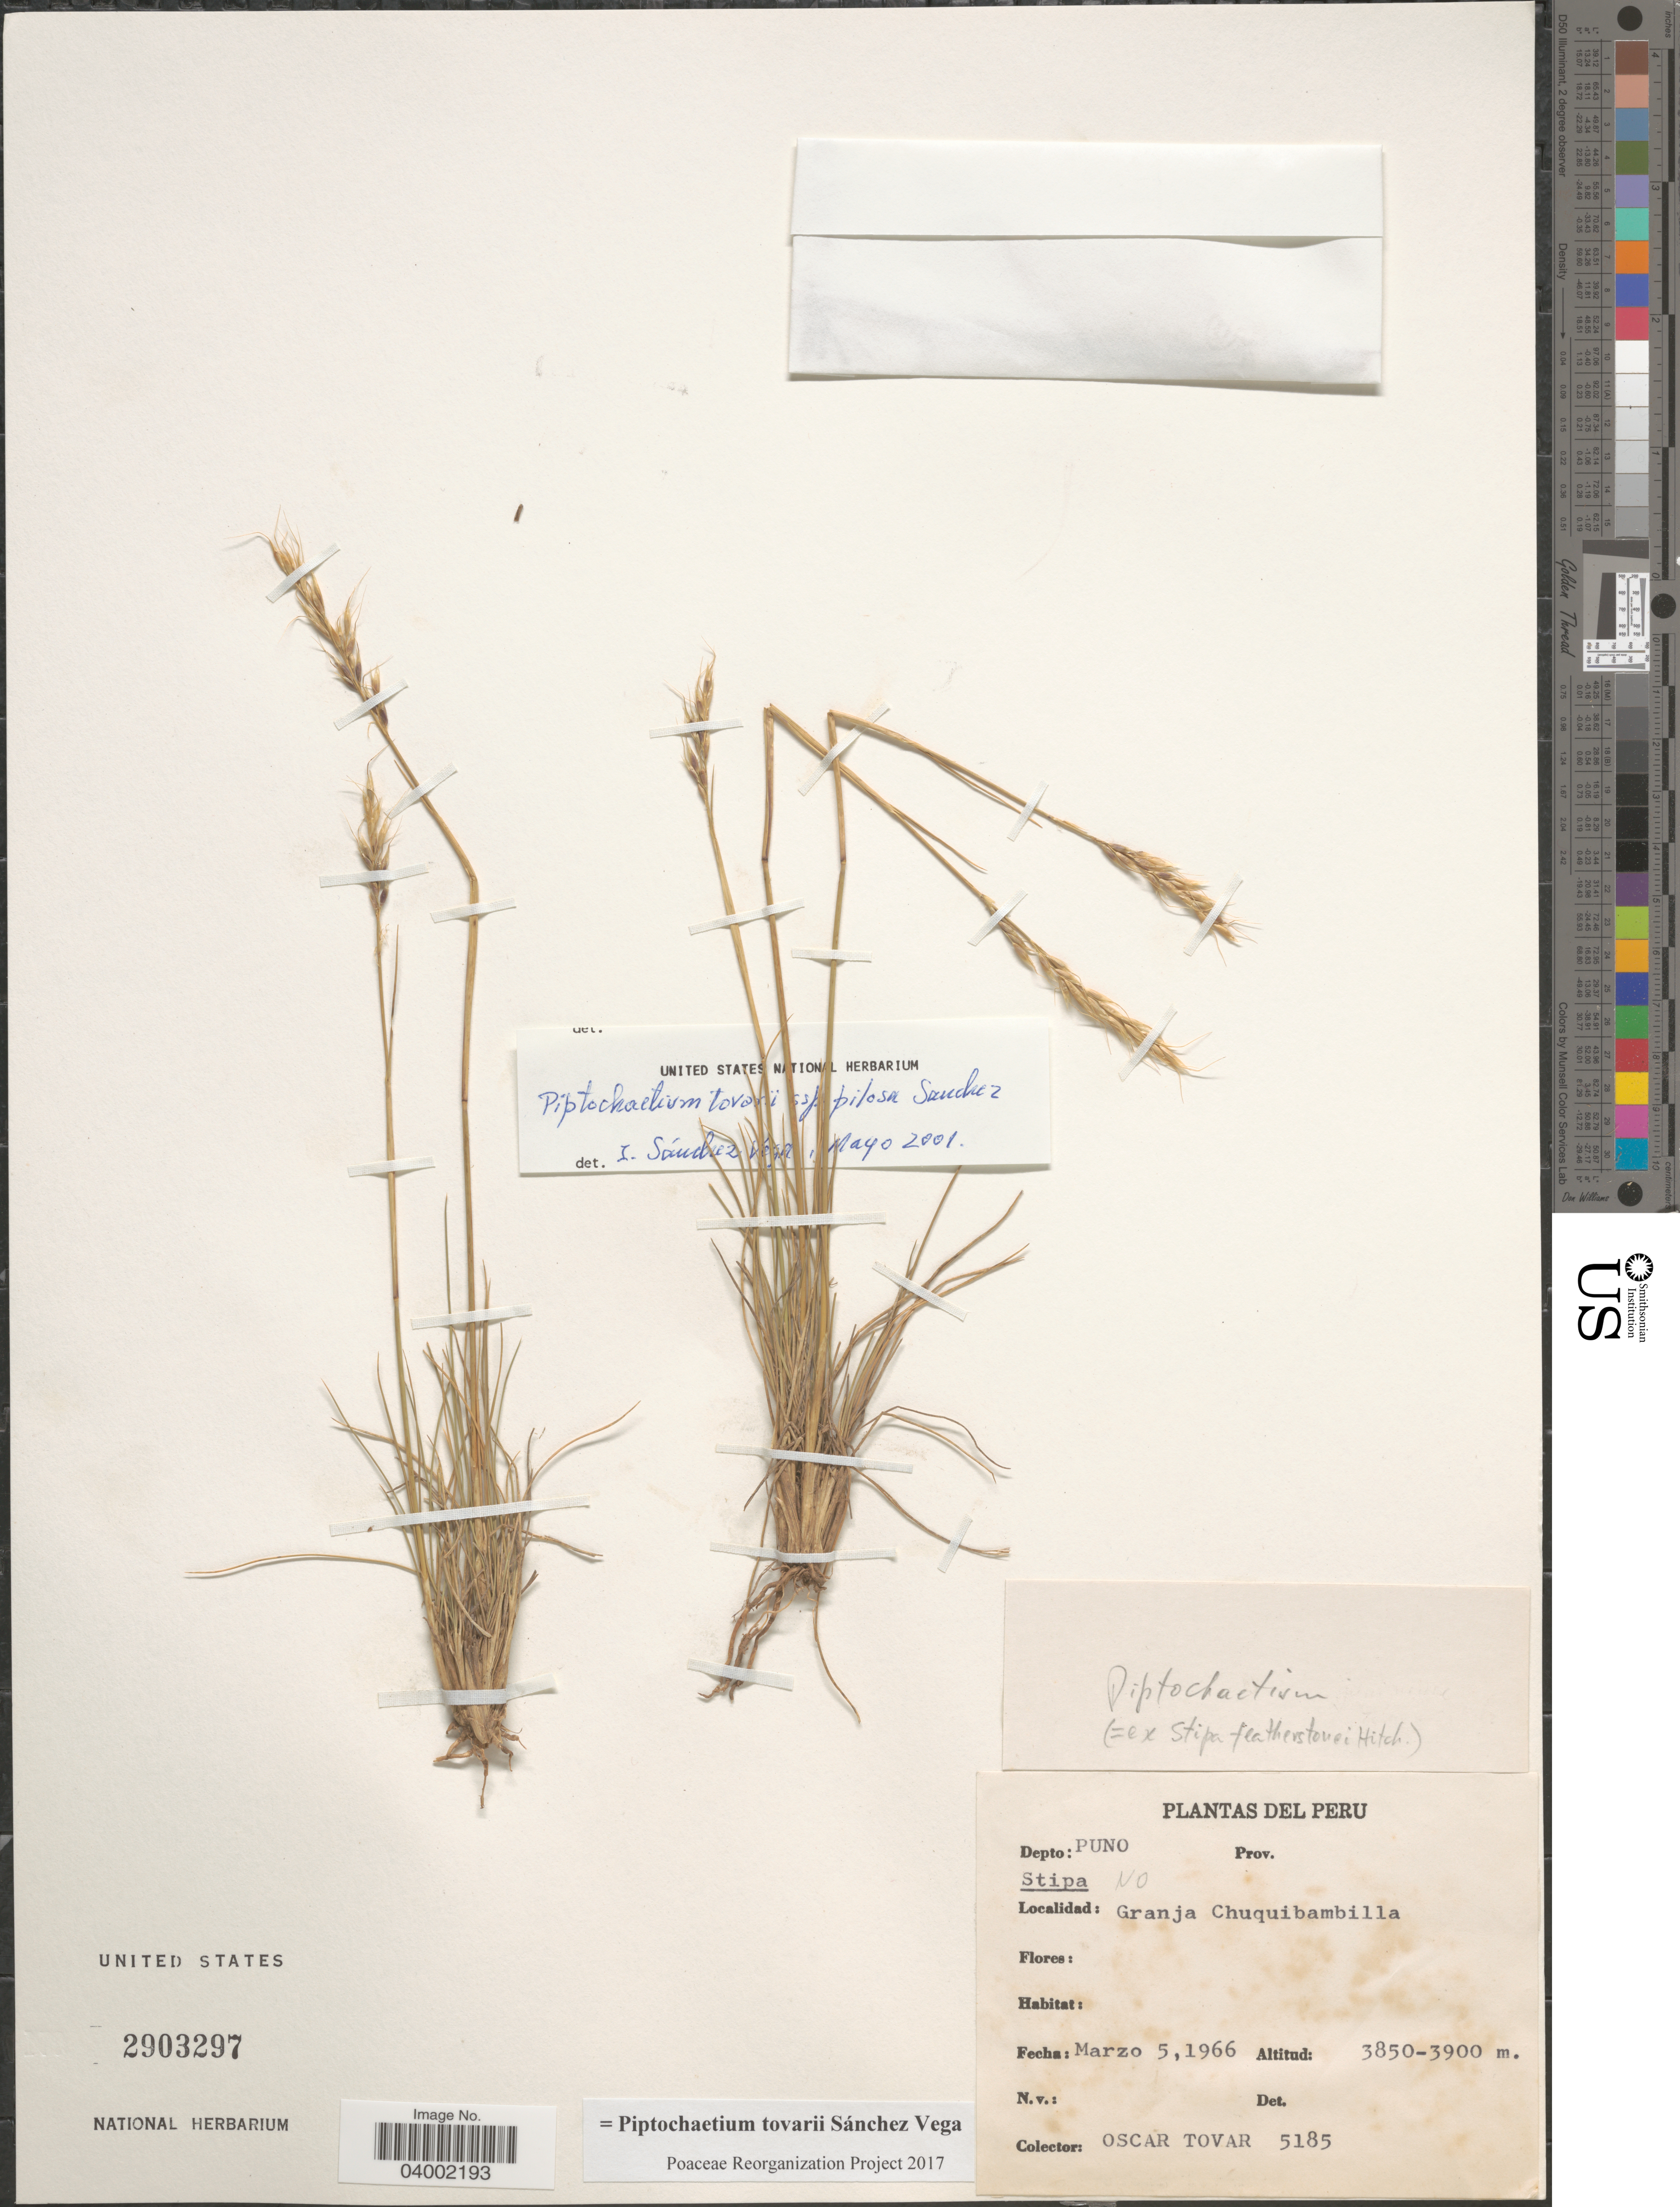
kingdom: Plantae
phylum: Tracheophyta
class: Liliopsida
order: Poales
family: Poaceae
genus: Piptochaetium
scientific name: Piptochaetium tovarii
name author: Sánchez Vega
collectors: Ó. Tovar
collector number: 5185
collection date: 1966-03-05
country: Peru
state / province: Puno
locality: Depto: Puno. Granja Chuquibambilla.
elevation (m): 3850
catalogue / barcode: US 2903297